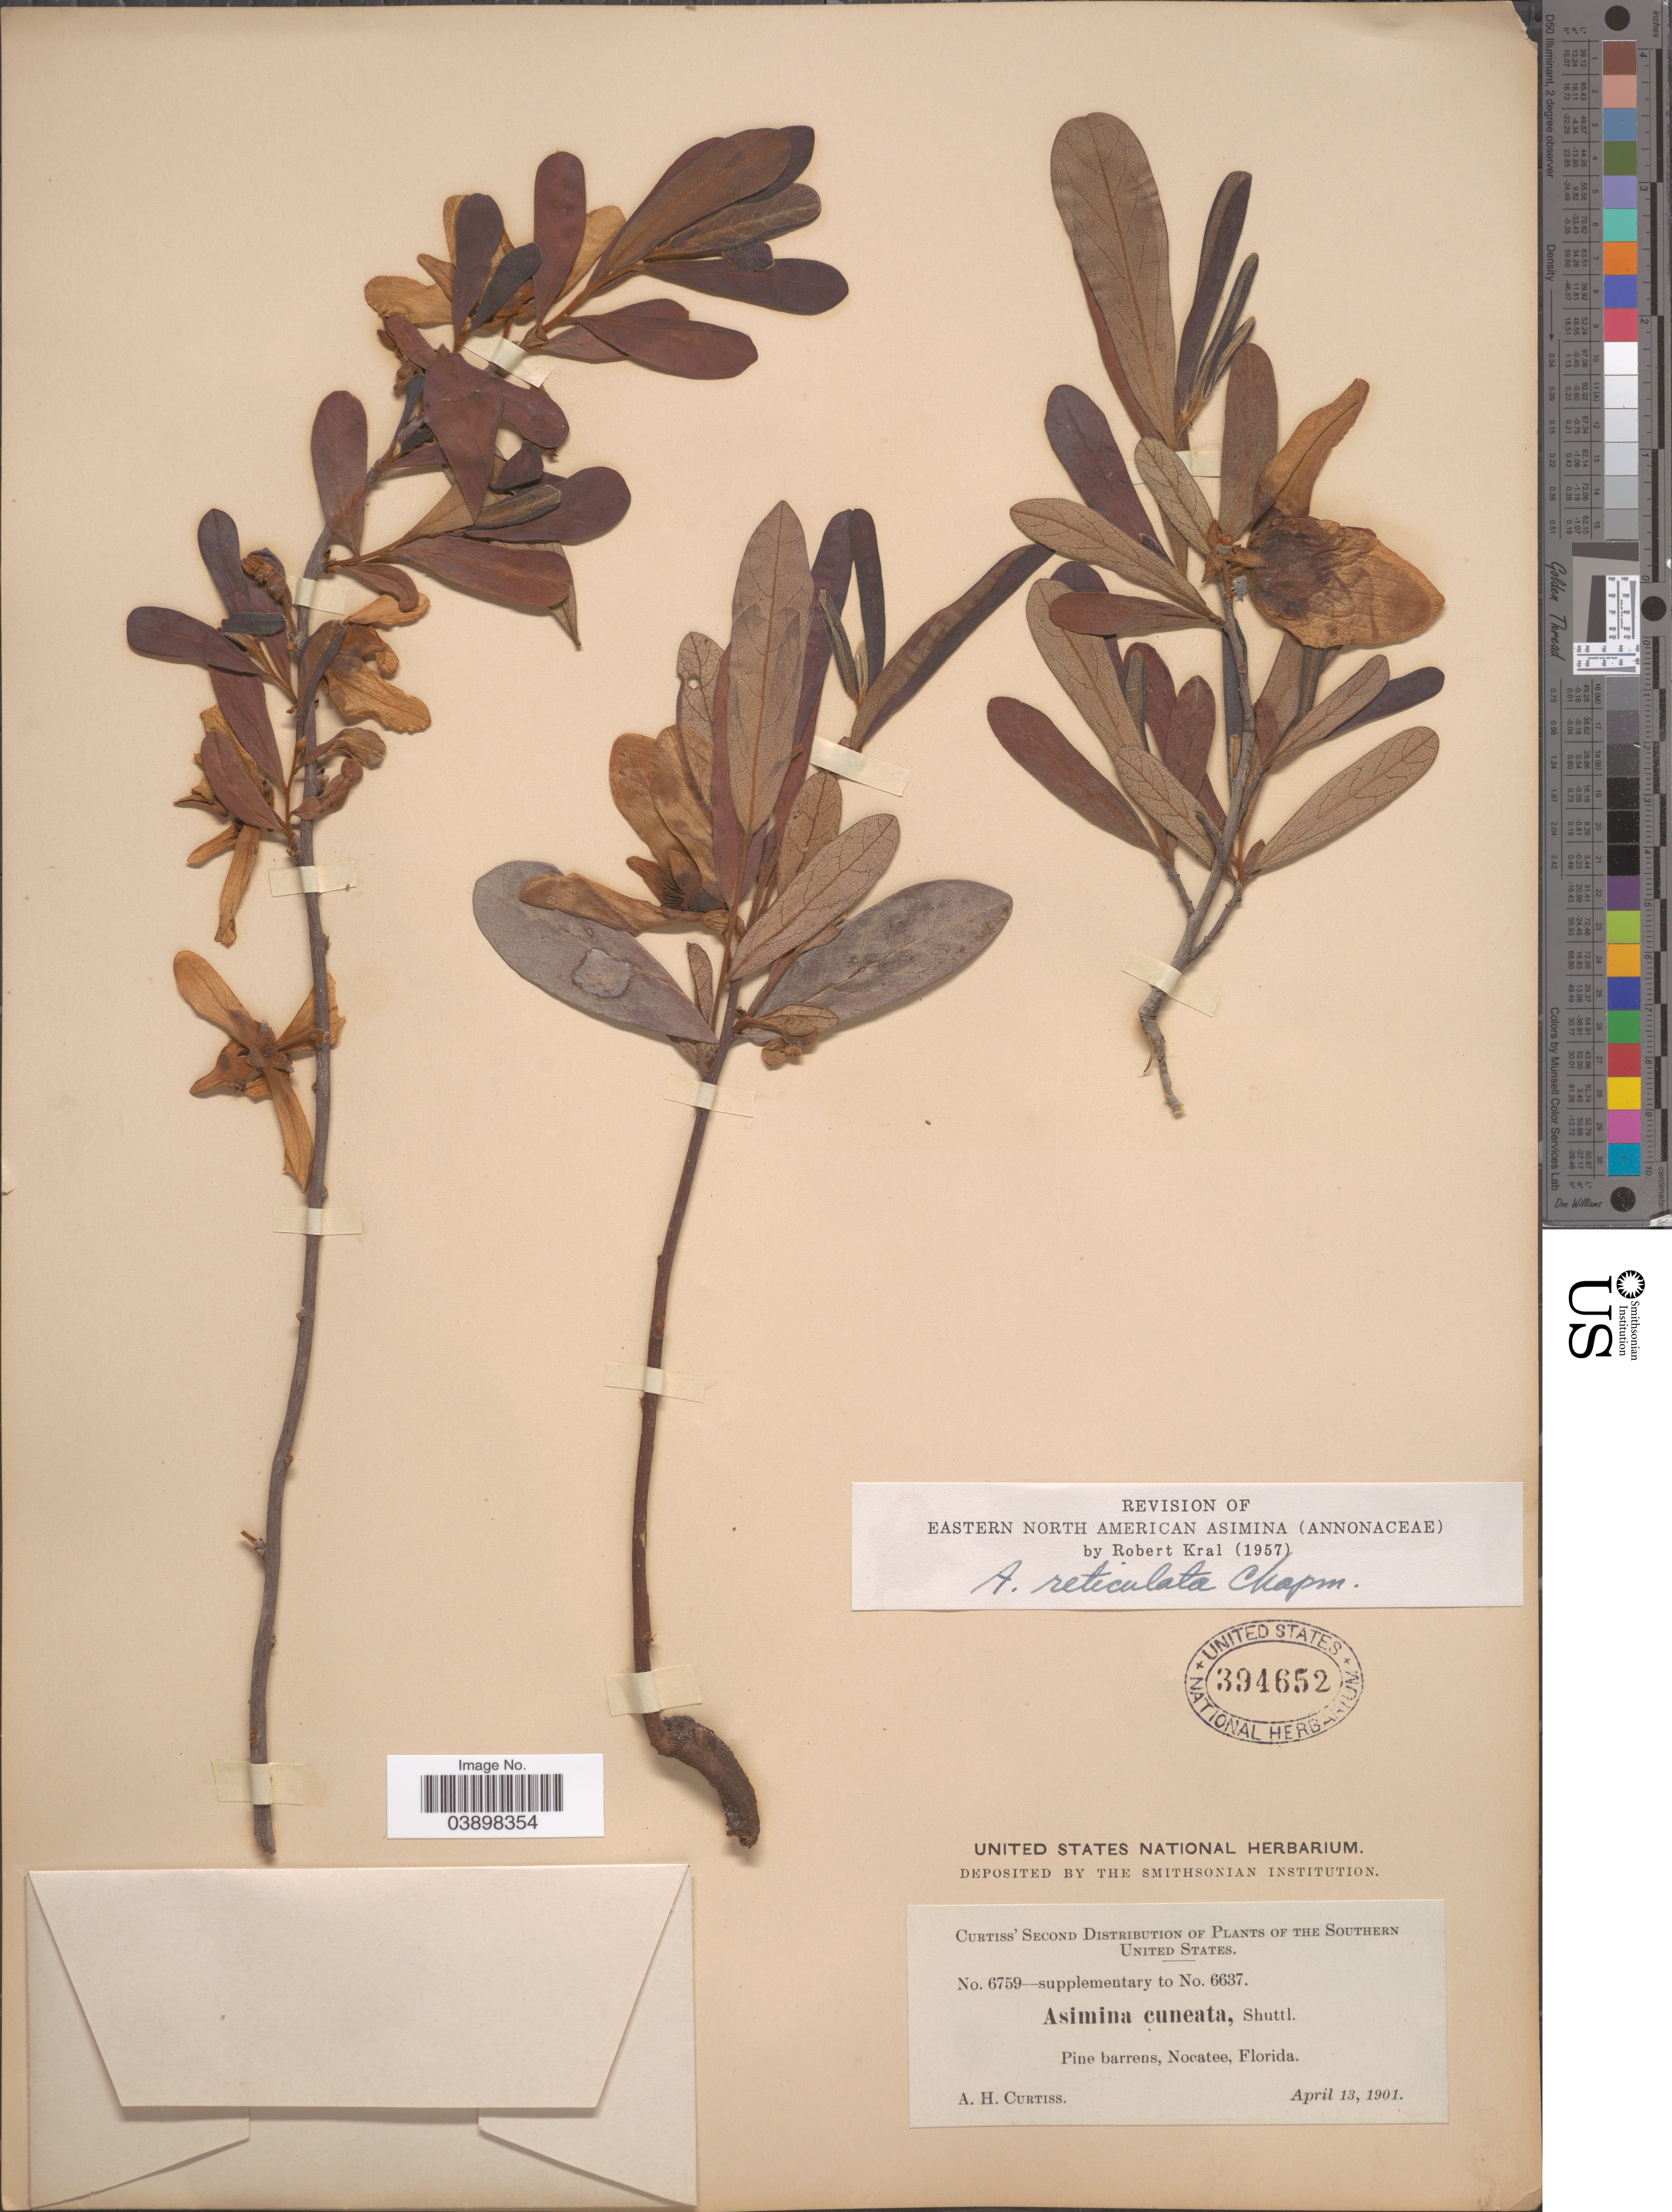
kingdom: Plantae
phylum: Tracheophyta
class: Magnoliopsida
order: Magnoliales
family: Annonaceae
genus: Asimina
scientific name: Asimina reticulata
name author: (Shuttlew.) Chapm.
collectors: A. H. Curtiss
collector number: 6759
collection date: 1901-04-13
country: United States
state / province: Florida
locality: The Southern United States. Nocatee.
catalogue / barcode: US 394652